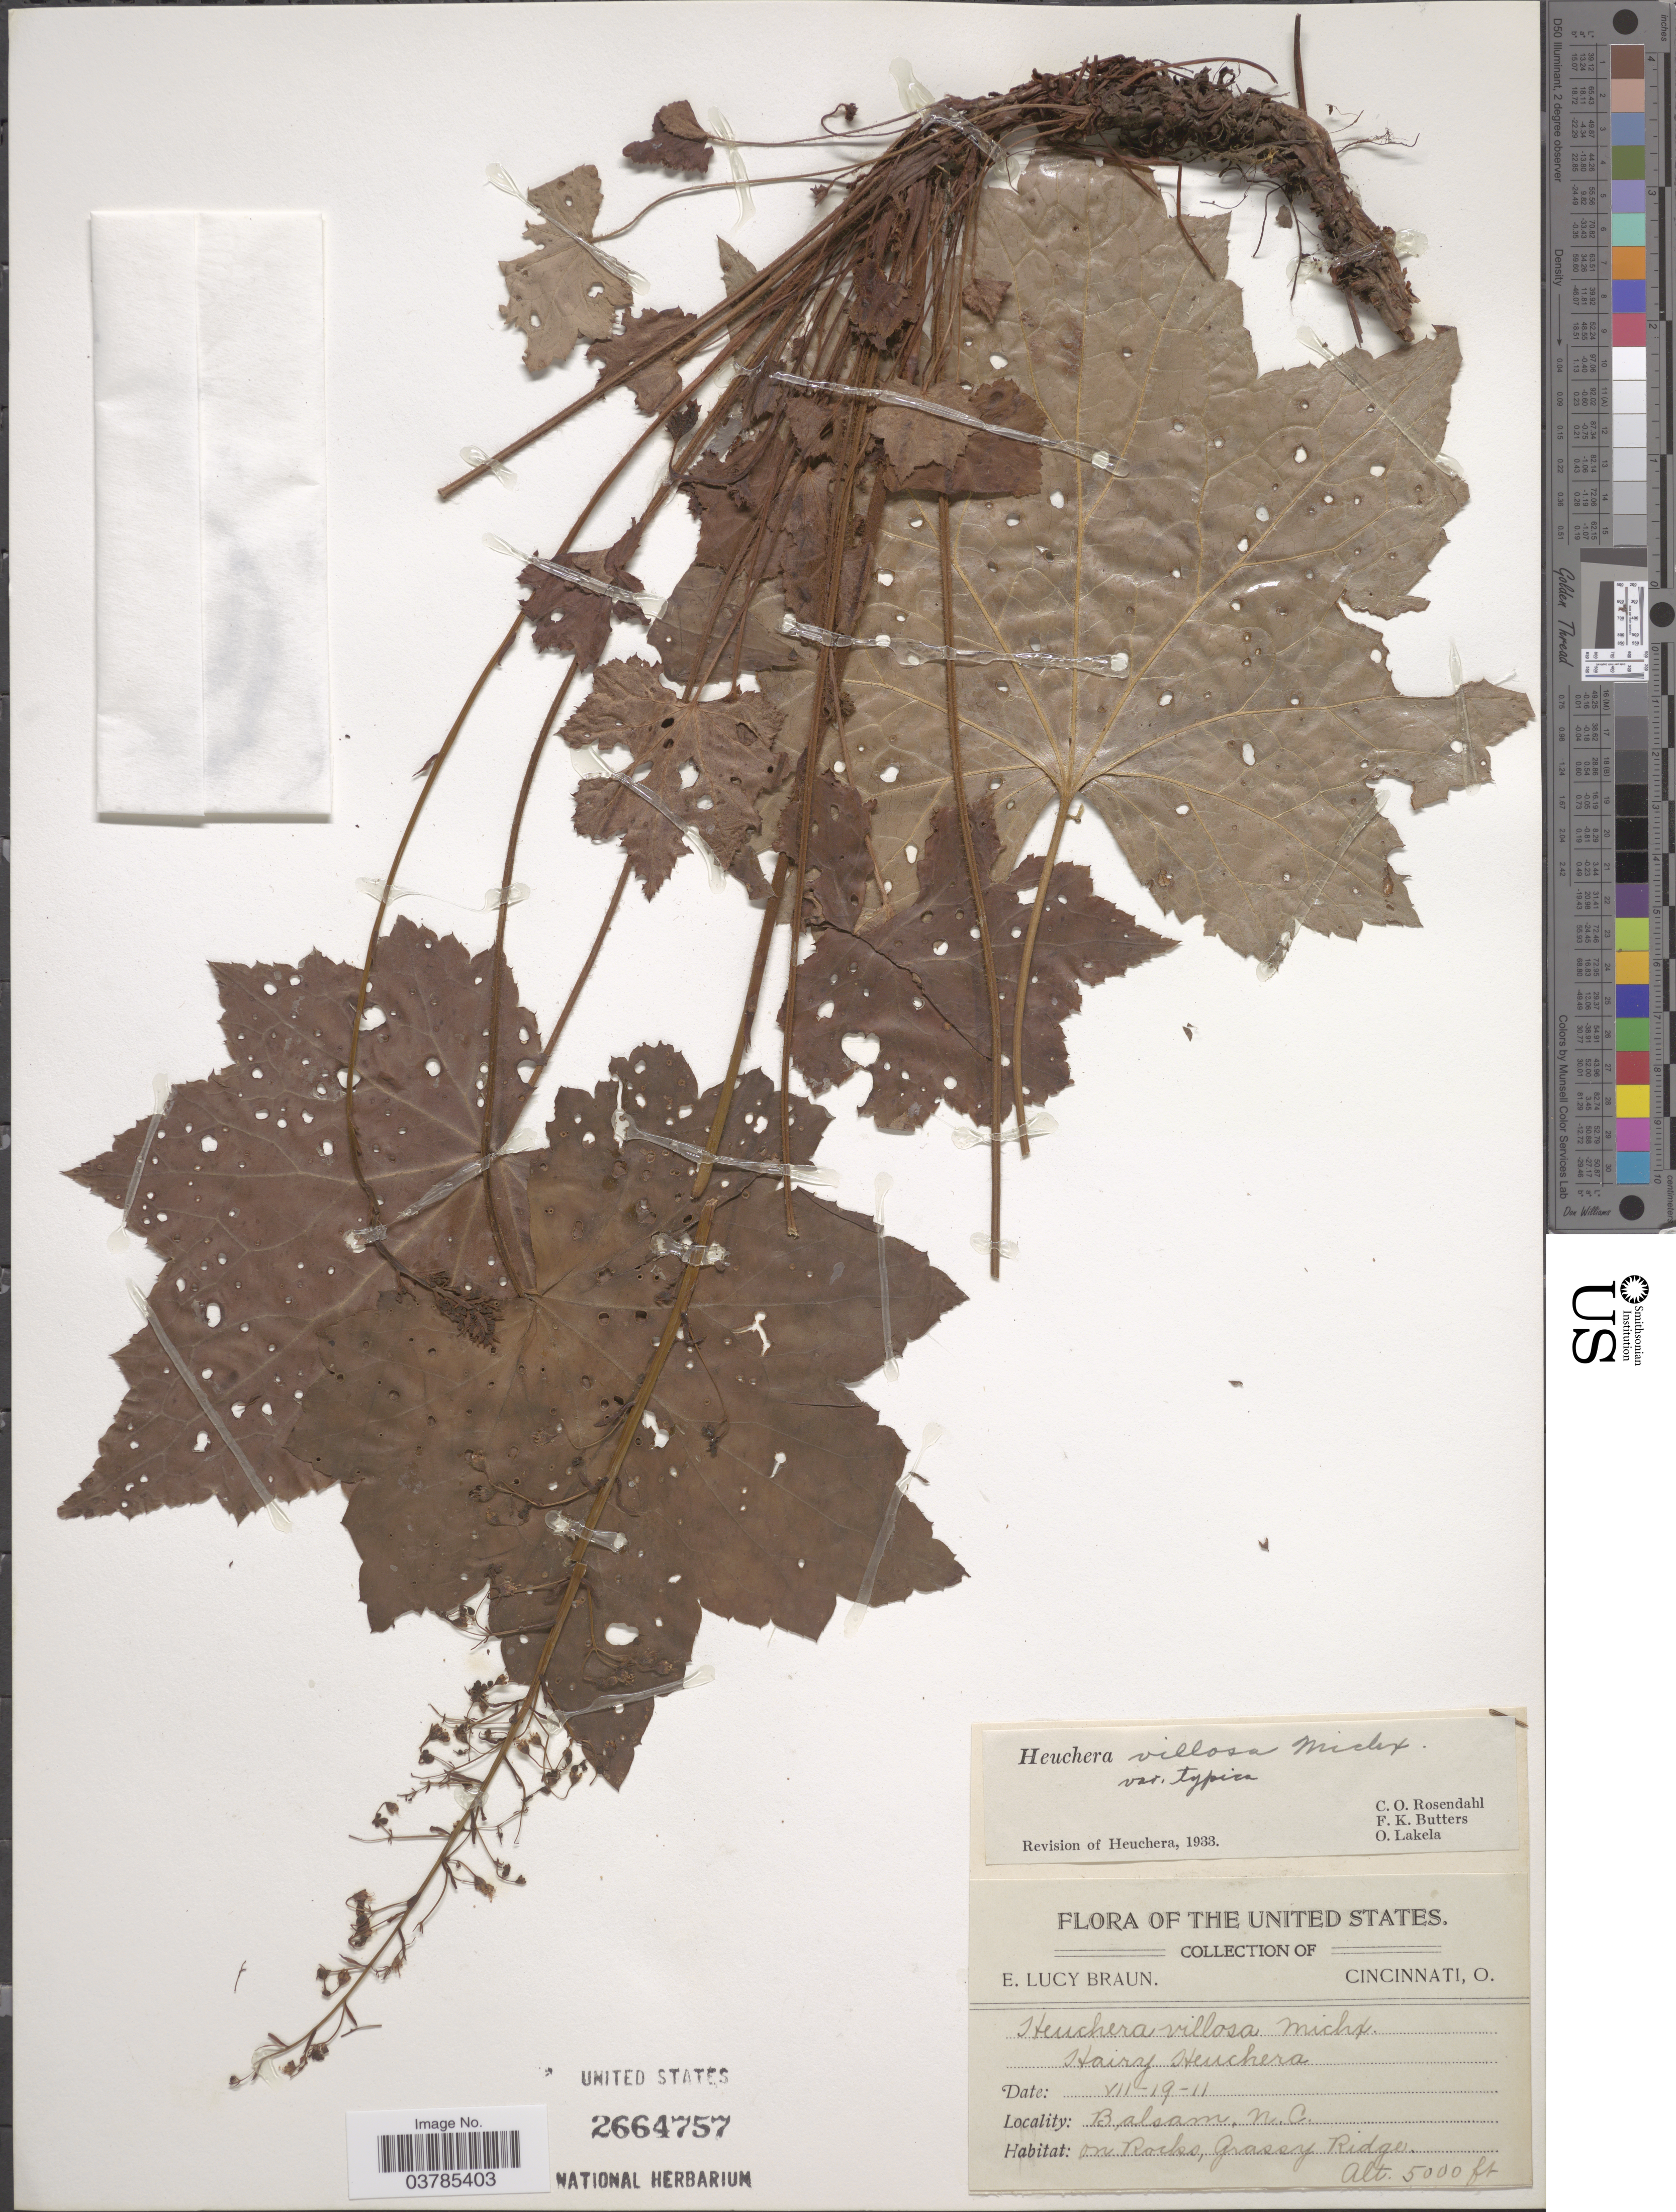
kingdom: Plantae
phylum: Tracheophyta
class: Magnoliopsida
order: Saxifragales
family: Saxifragaceae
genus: Heuchera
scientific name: Heuchera villosa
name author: Michx.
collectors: E. L. Braun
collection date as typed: Transcribed d/m/y: 19/7/11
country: United States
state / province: North Carolina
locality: Balsam. On Rocks, Grassy Ridge.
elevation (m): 1524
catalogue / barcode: US 2664757